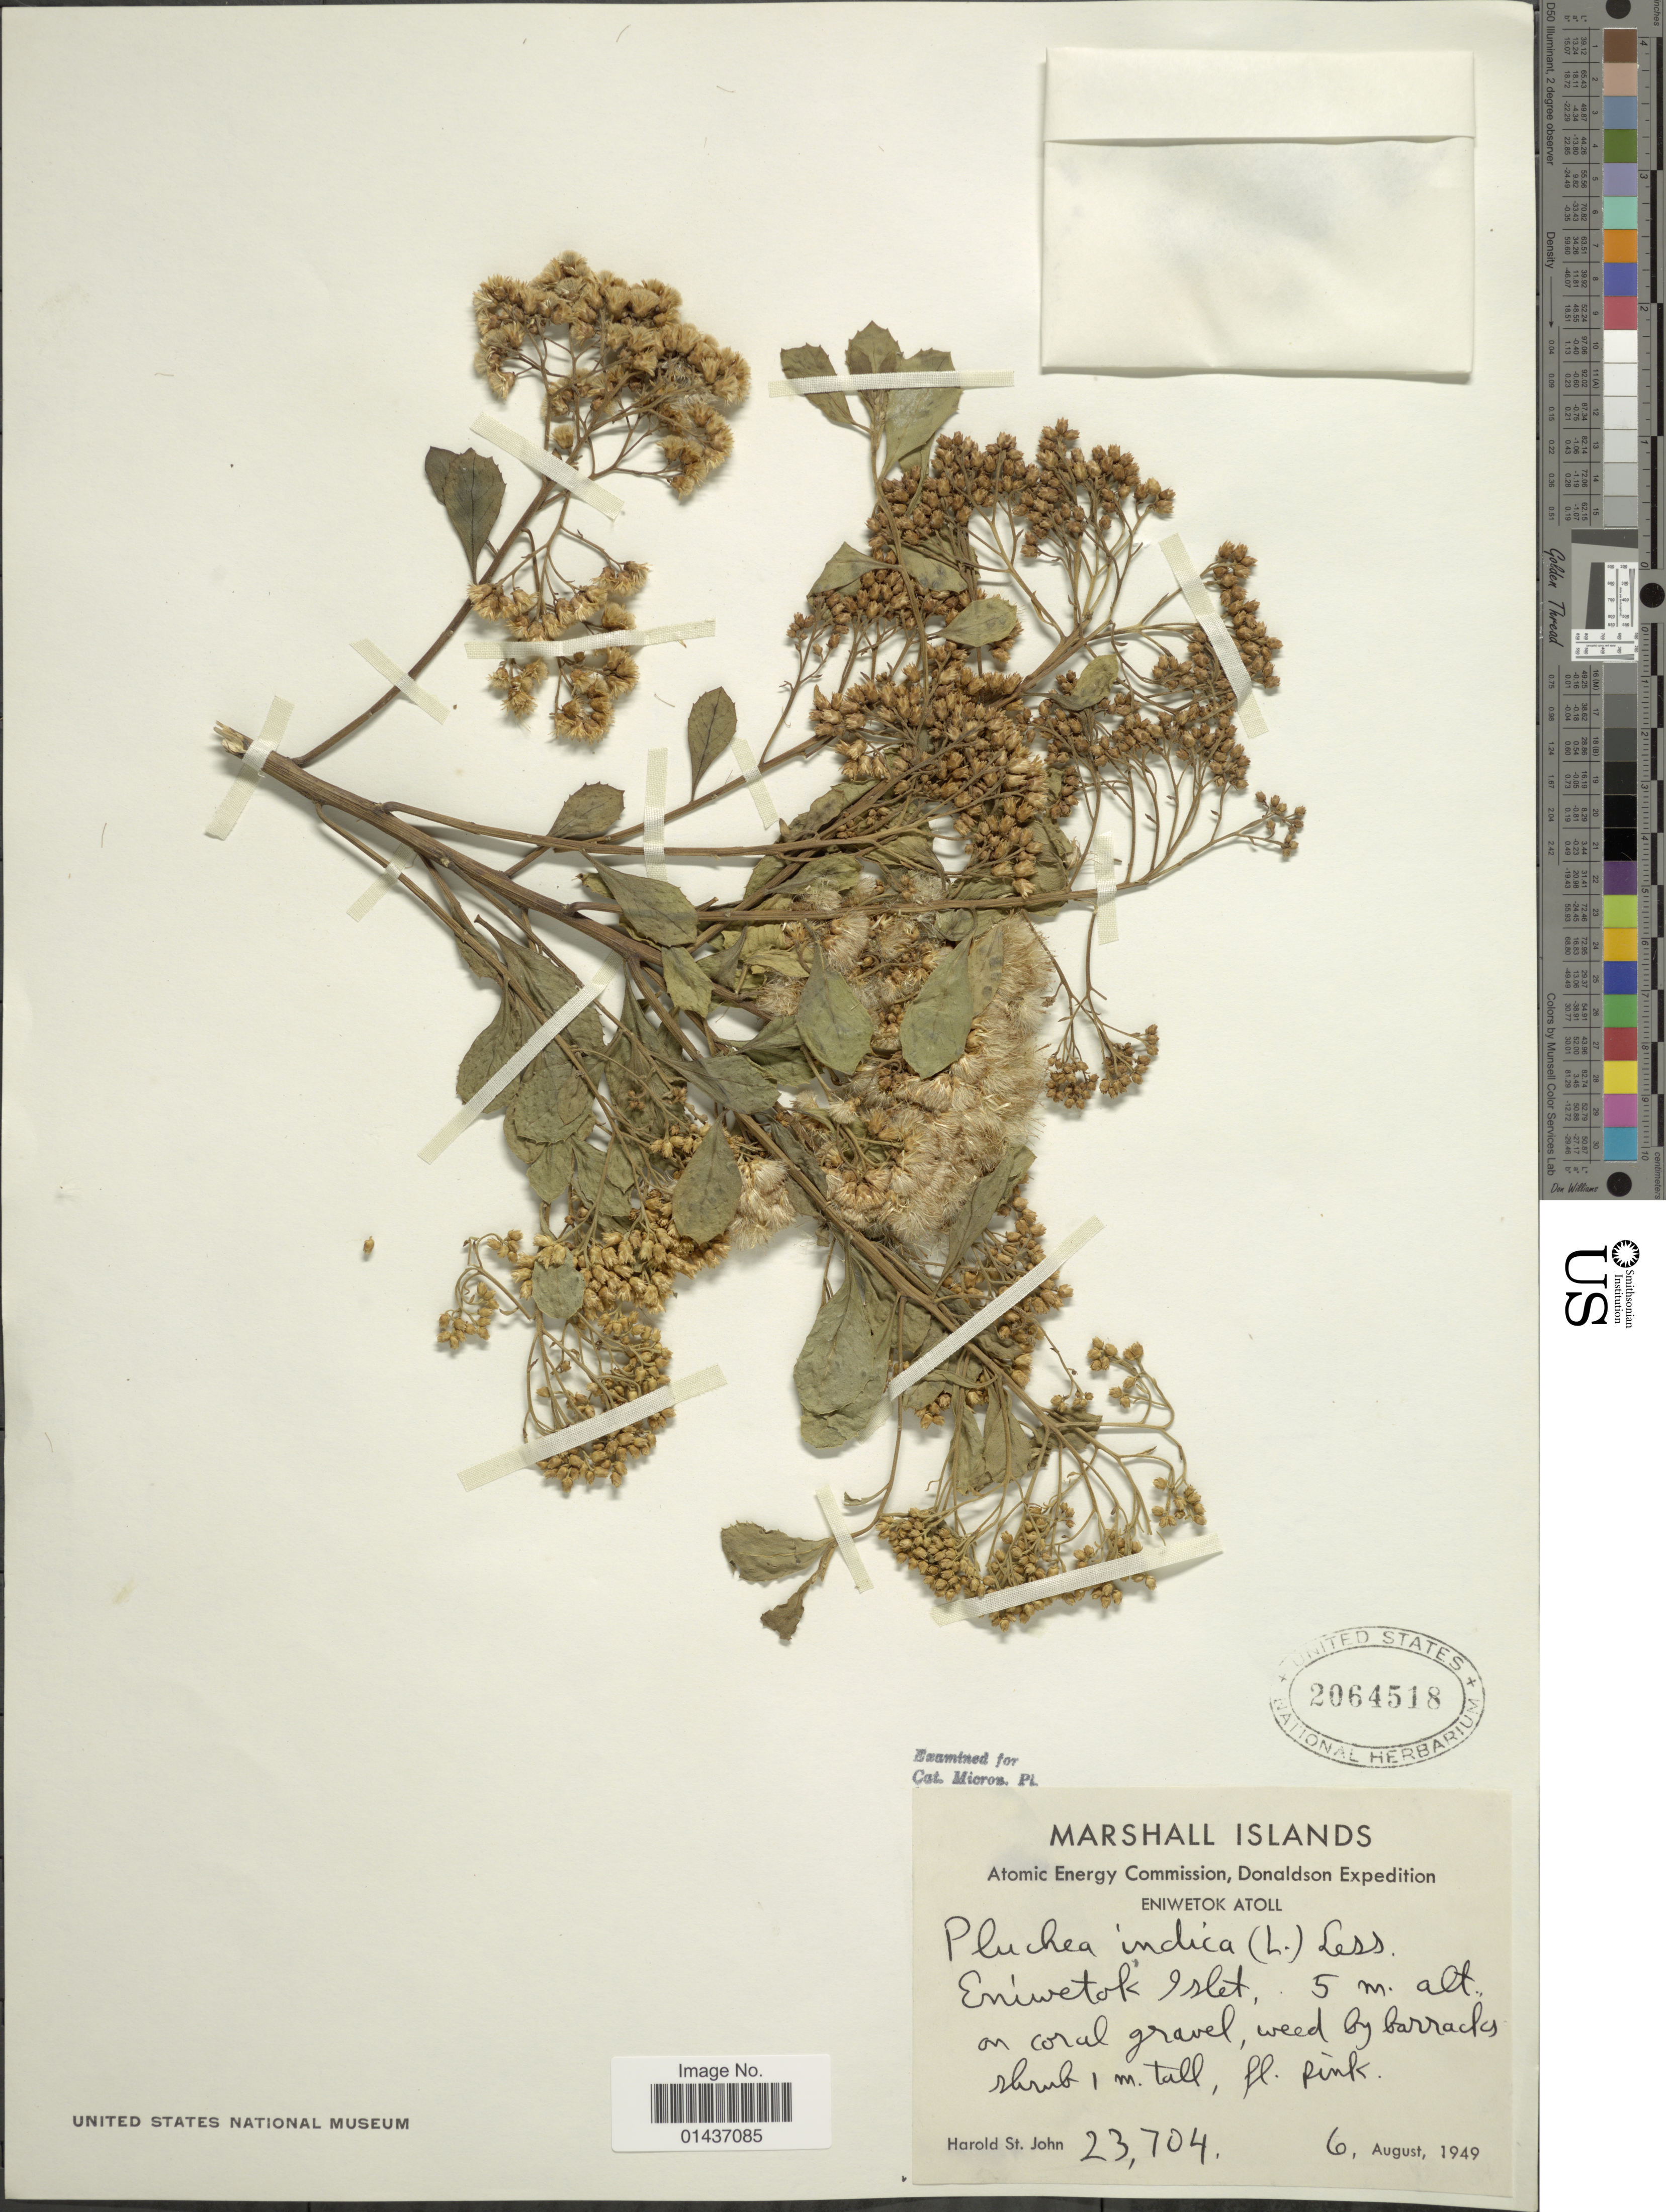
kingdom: Plantae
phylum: Tracheophyta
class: Magnoliopsida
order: Asterales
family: Asteraceae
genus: Pluchea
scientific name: Pluchea indica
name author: (L.) Less.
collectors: H. St. John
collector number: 23704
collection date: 1949-08-06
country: Marshall Islands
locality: Eniwetok Atoll, Eniwetok Islet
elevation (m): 5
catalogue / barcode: US 2064518